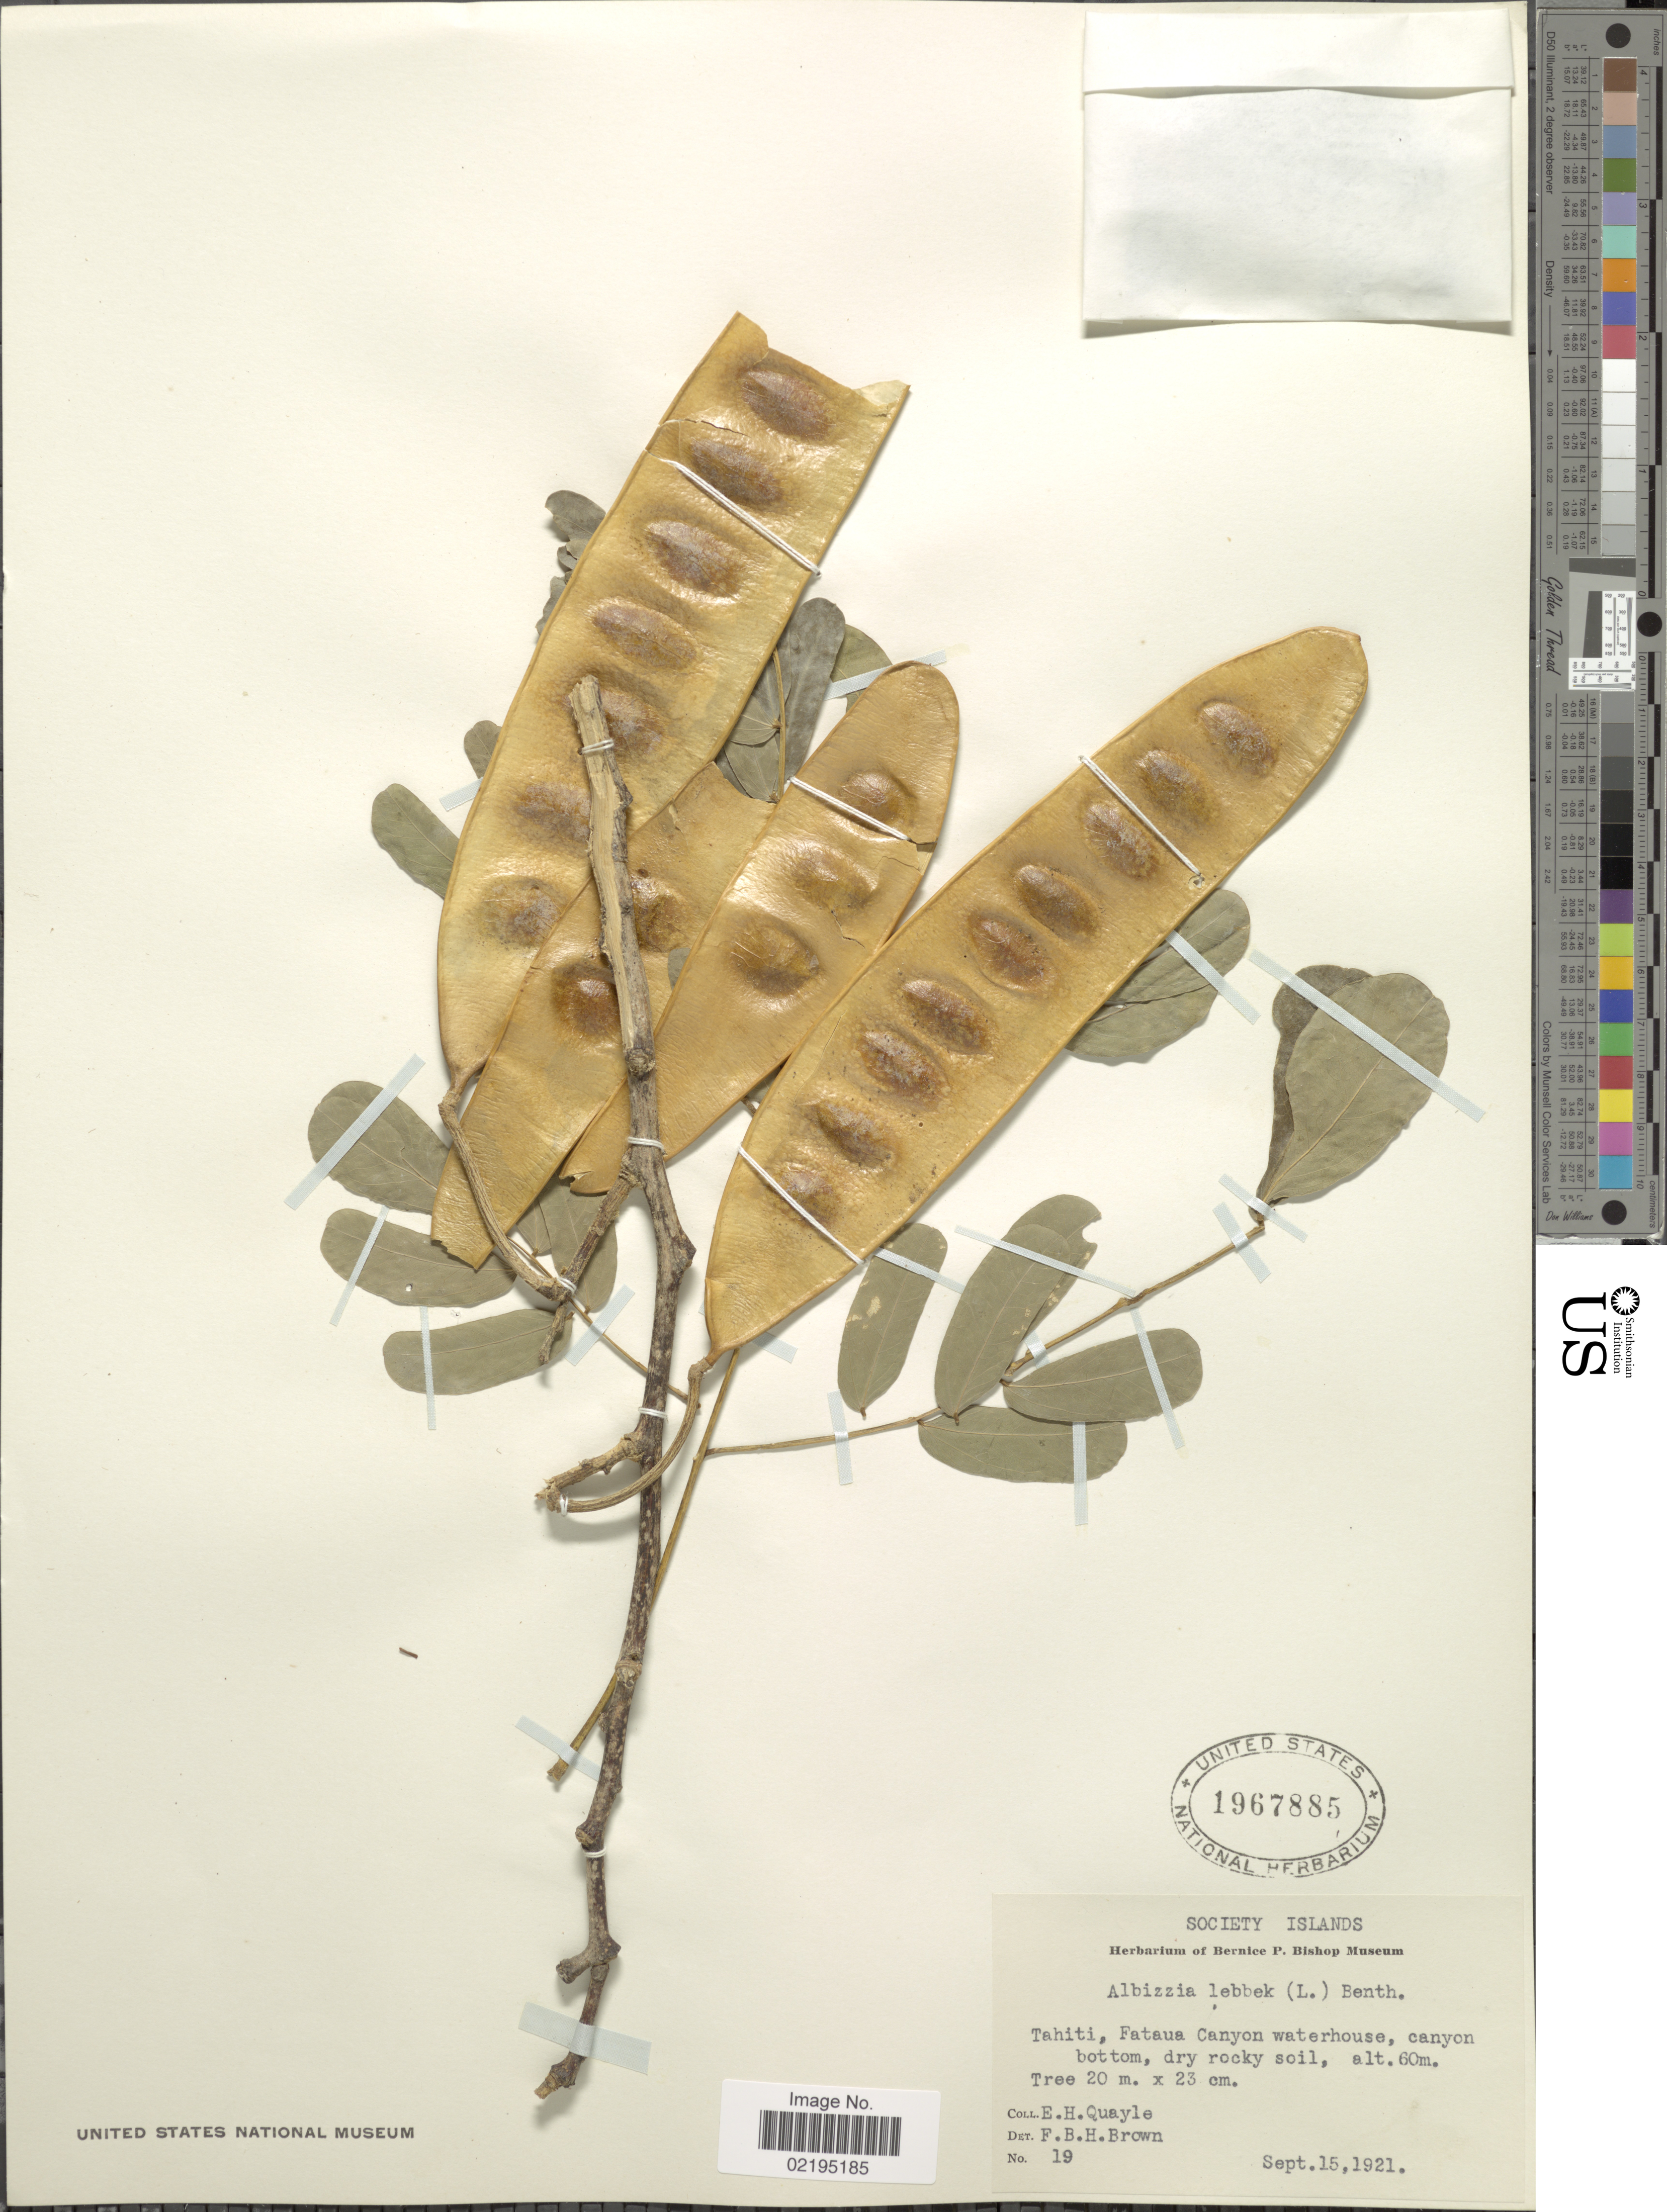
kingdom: Plantae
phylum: Tracheophyta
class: Magnoliopsida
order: Fabales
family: Fabaceae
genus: Albizia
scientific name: Albizia lebbeck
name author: (L.) Benth.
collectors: F. Brown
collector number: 19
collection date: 1921-09-15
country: French Polynesia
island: Tahiti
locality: Society Islands, Tahiti, Fataua Canyon waterhouse, canyon bottom.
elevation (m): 60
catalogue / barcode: US 1967885